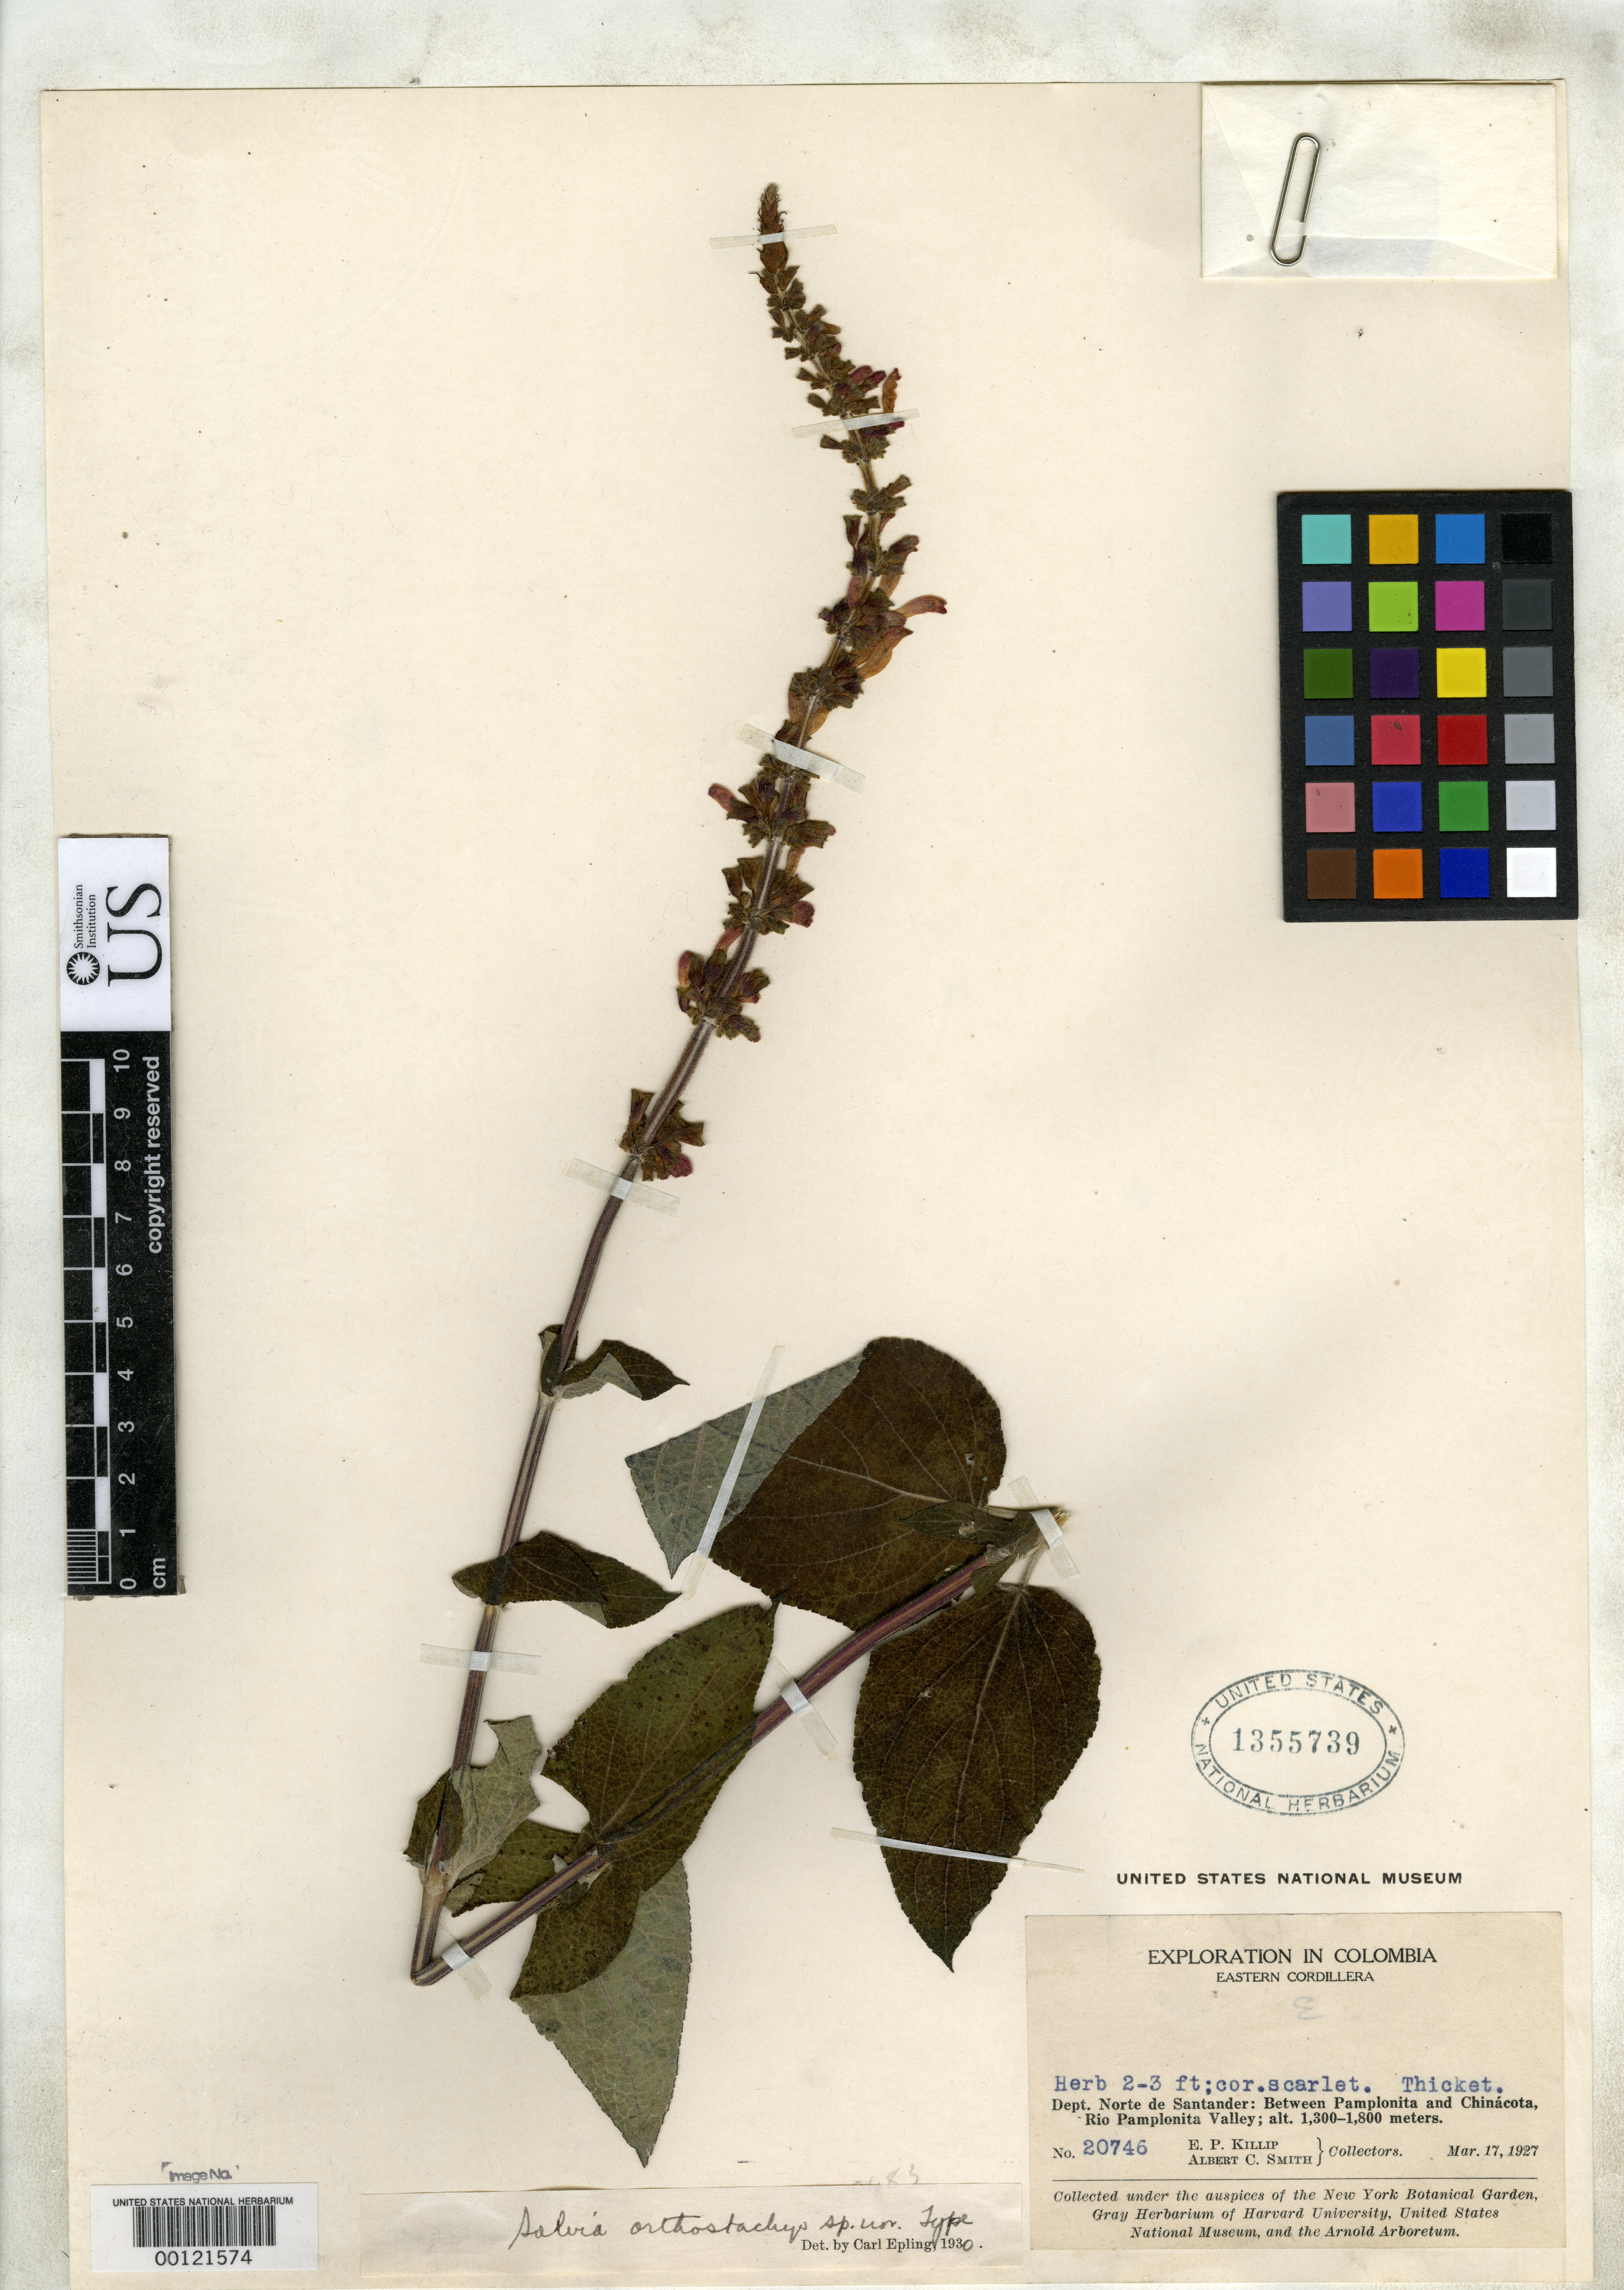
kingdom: Plantae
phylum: Tracheophyta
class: Magnoliopsida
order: Lamiales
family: Lamiaceae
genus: Salvia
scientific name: Salvia orthostachys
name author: Epling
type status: Holotype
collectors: E. P. Killip & A. C. Smith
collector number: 20746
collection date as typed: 17 Mar 1927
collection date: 1927-03-17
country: Colombia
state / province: Norte de Santander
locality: Between Pamplorita & China Cota, Rio Pamplnita Valley.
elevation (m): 1300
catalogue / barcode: US 1355739